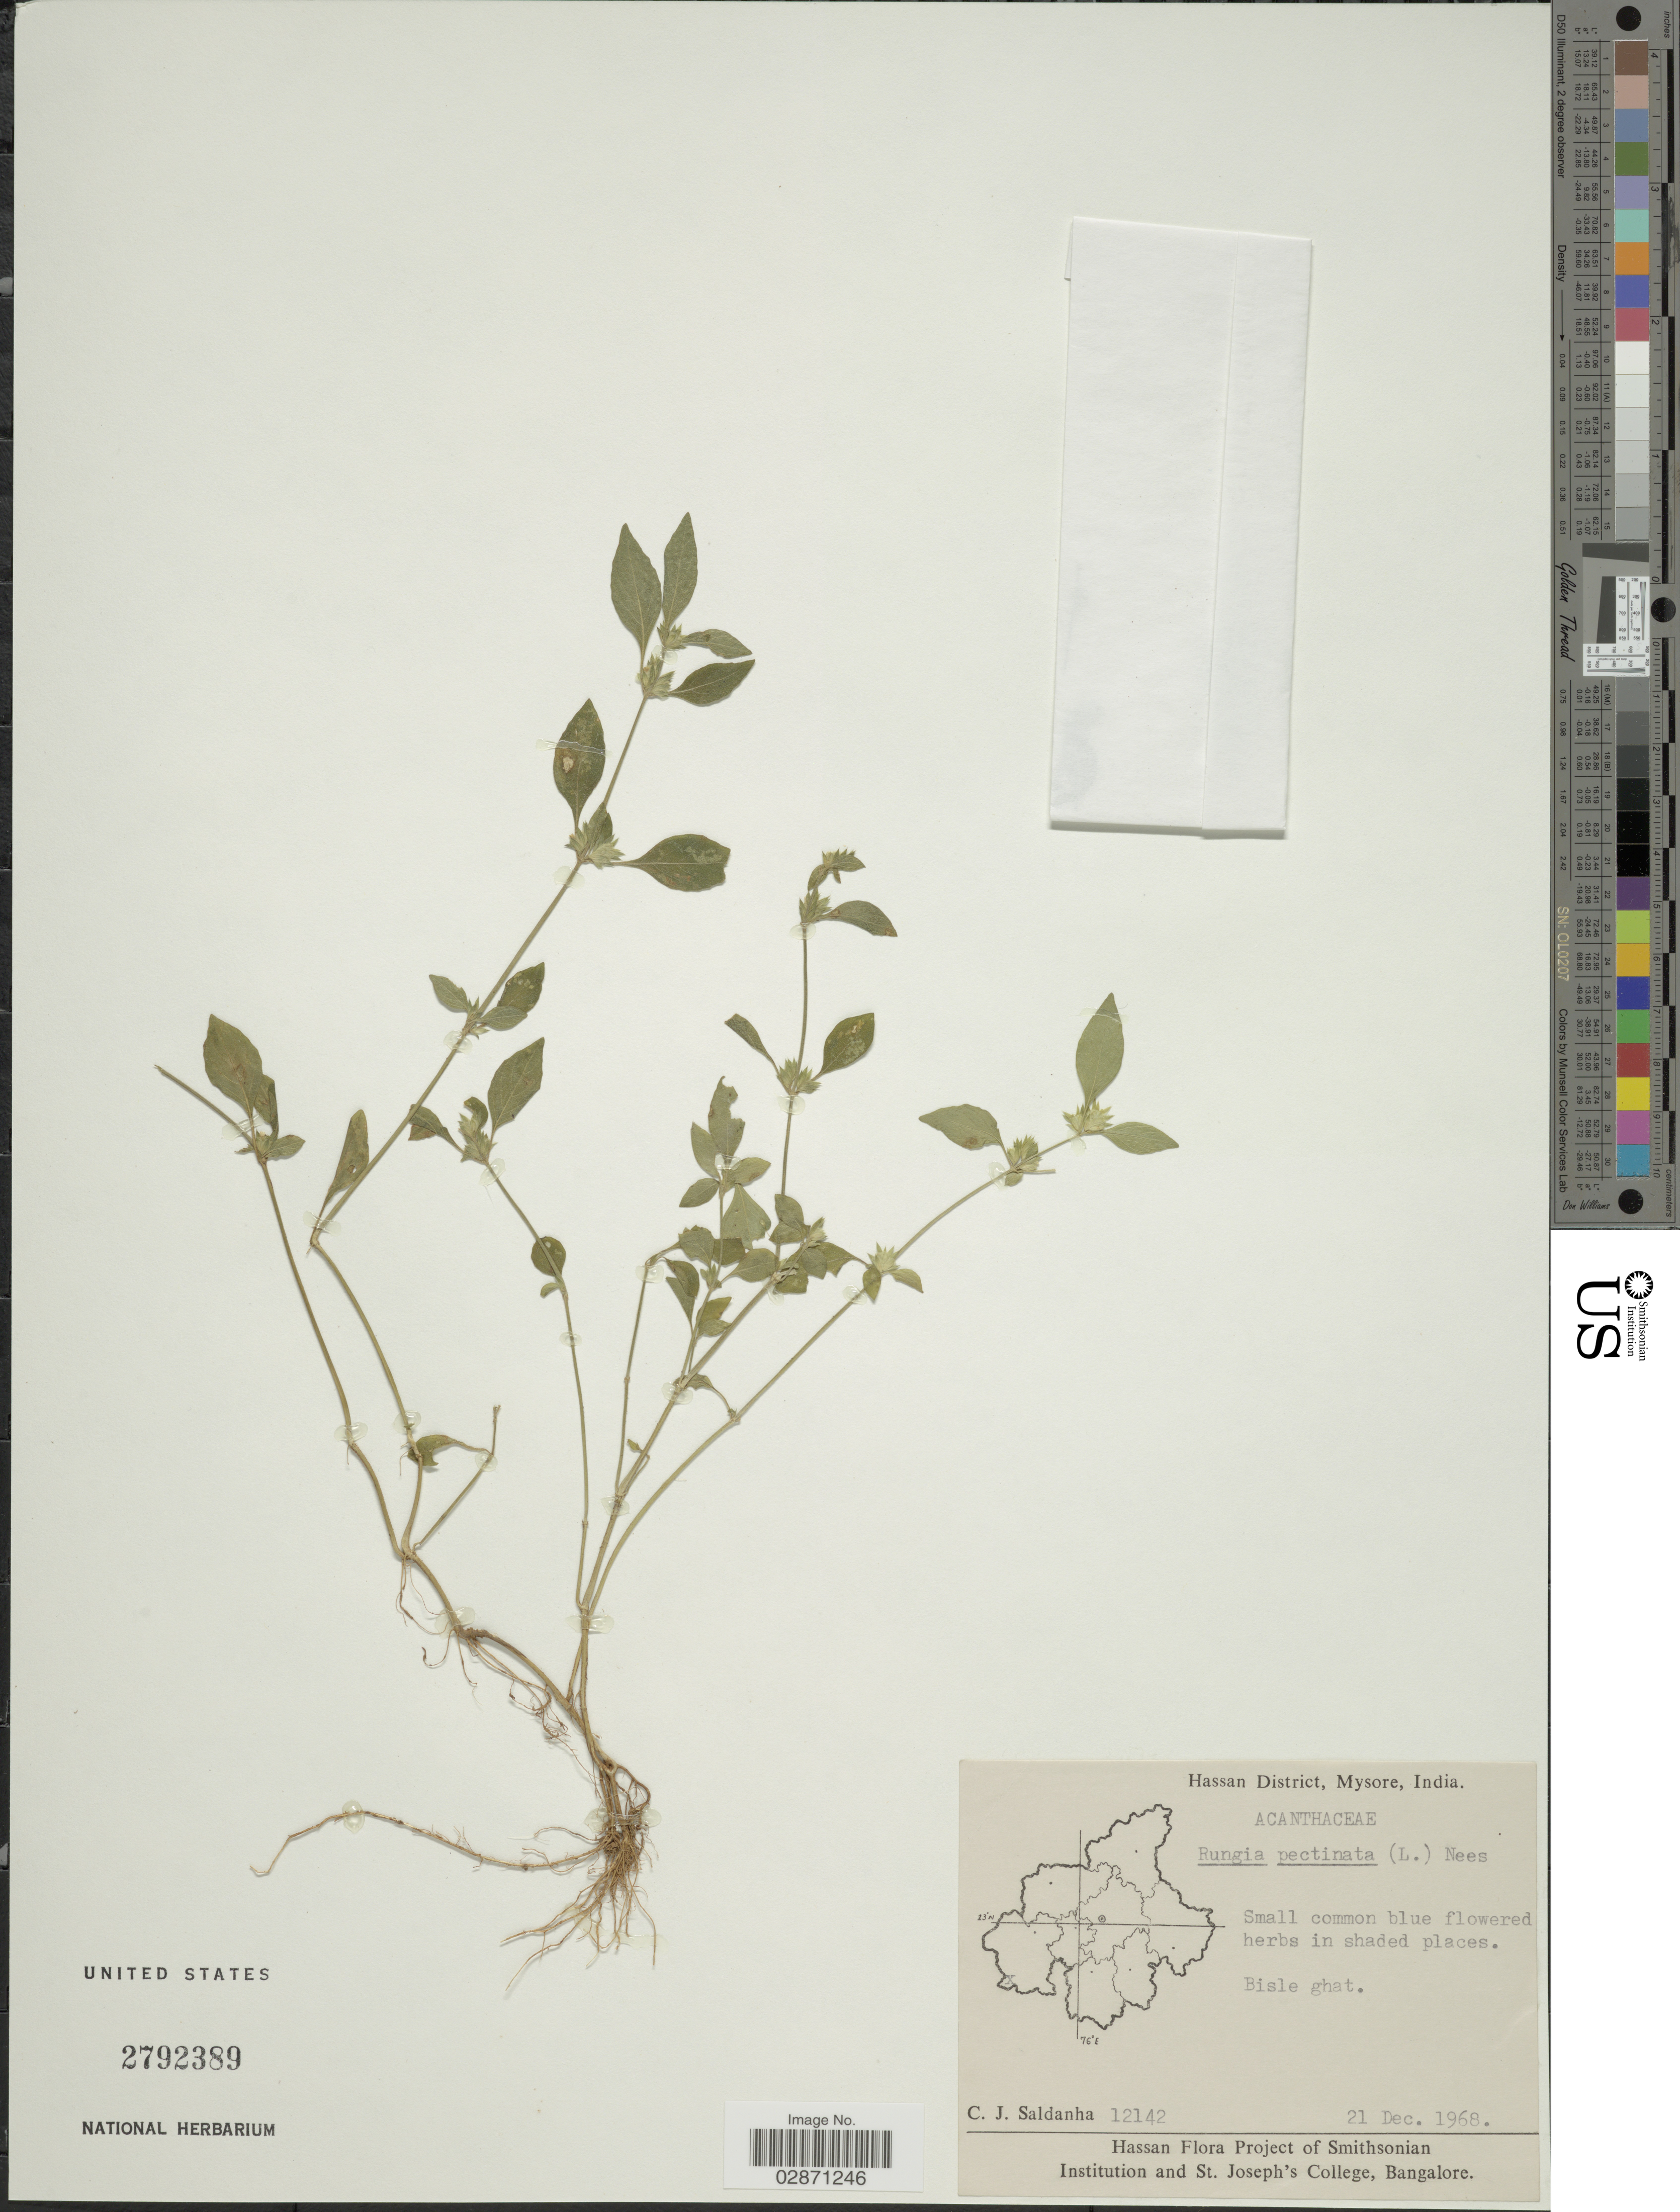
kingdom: Plantae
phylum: Tracheophyta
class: Magnoliopsida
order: Lamiales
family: Acanthaceae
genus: Rungia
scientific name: Rungia pectinata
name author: Nees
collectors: C. J. Saldanha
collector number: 12142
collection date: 1968-12-21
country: India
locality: Hassan District, Mysore. Bisle ghat.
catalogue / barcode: US 2792389